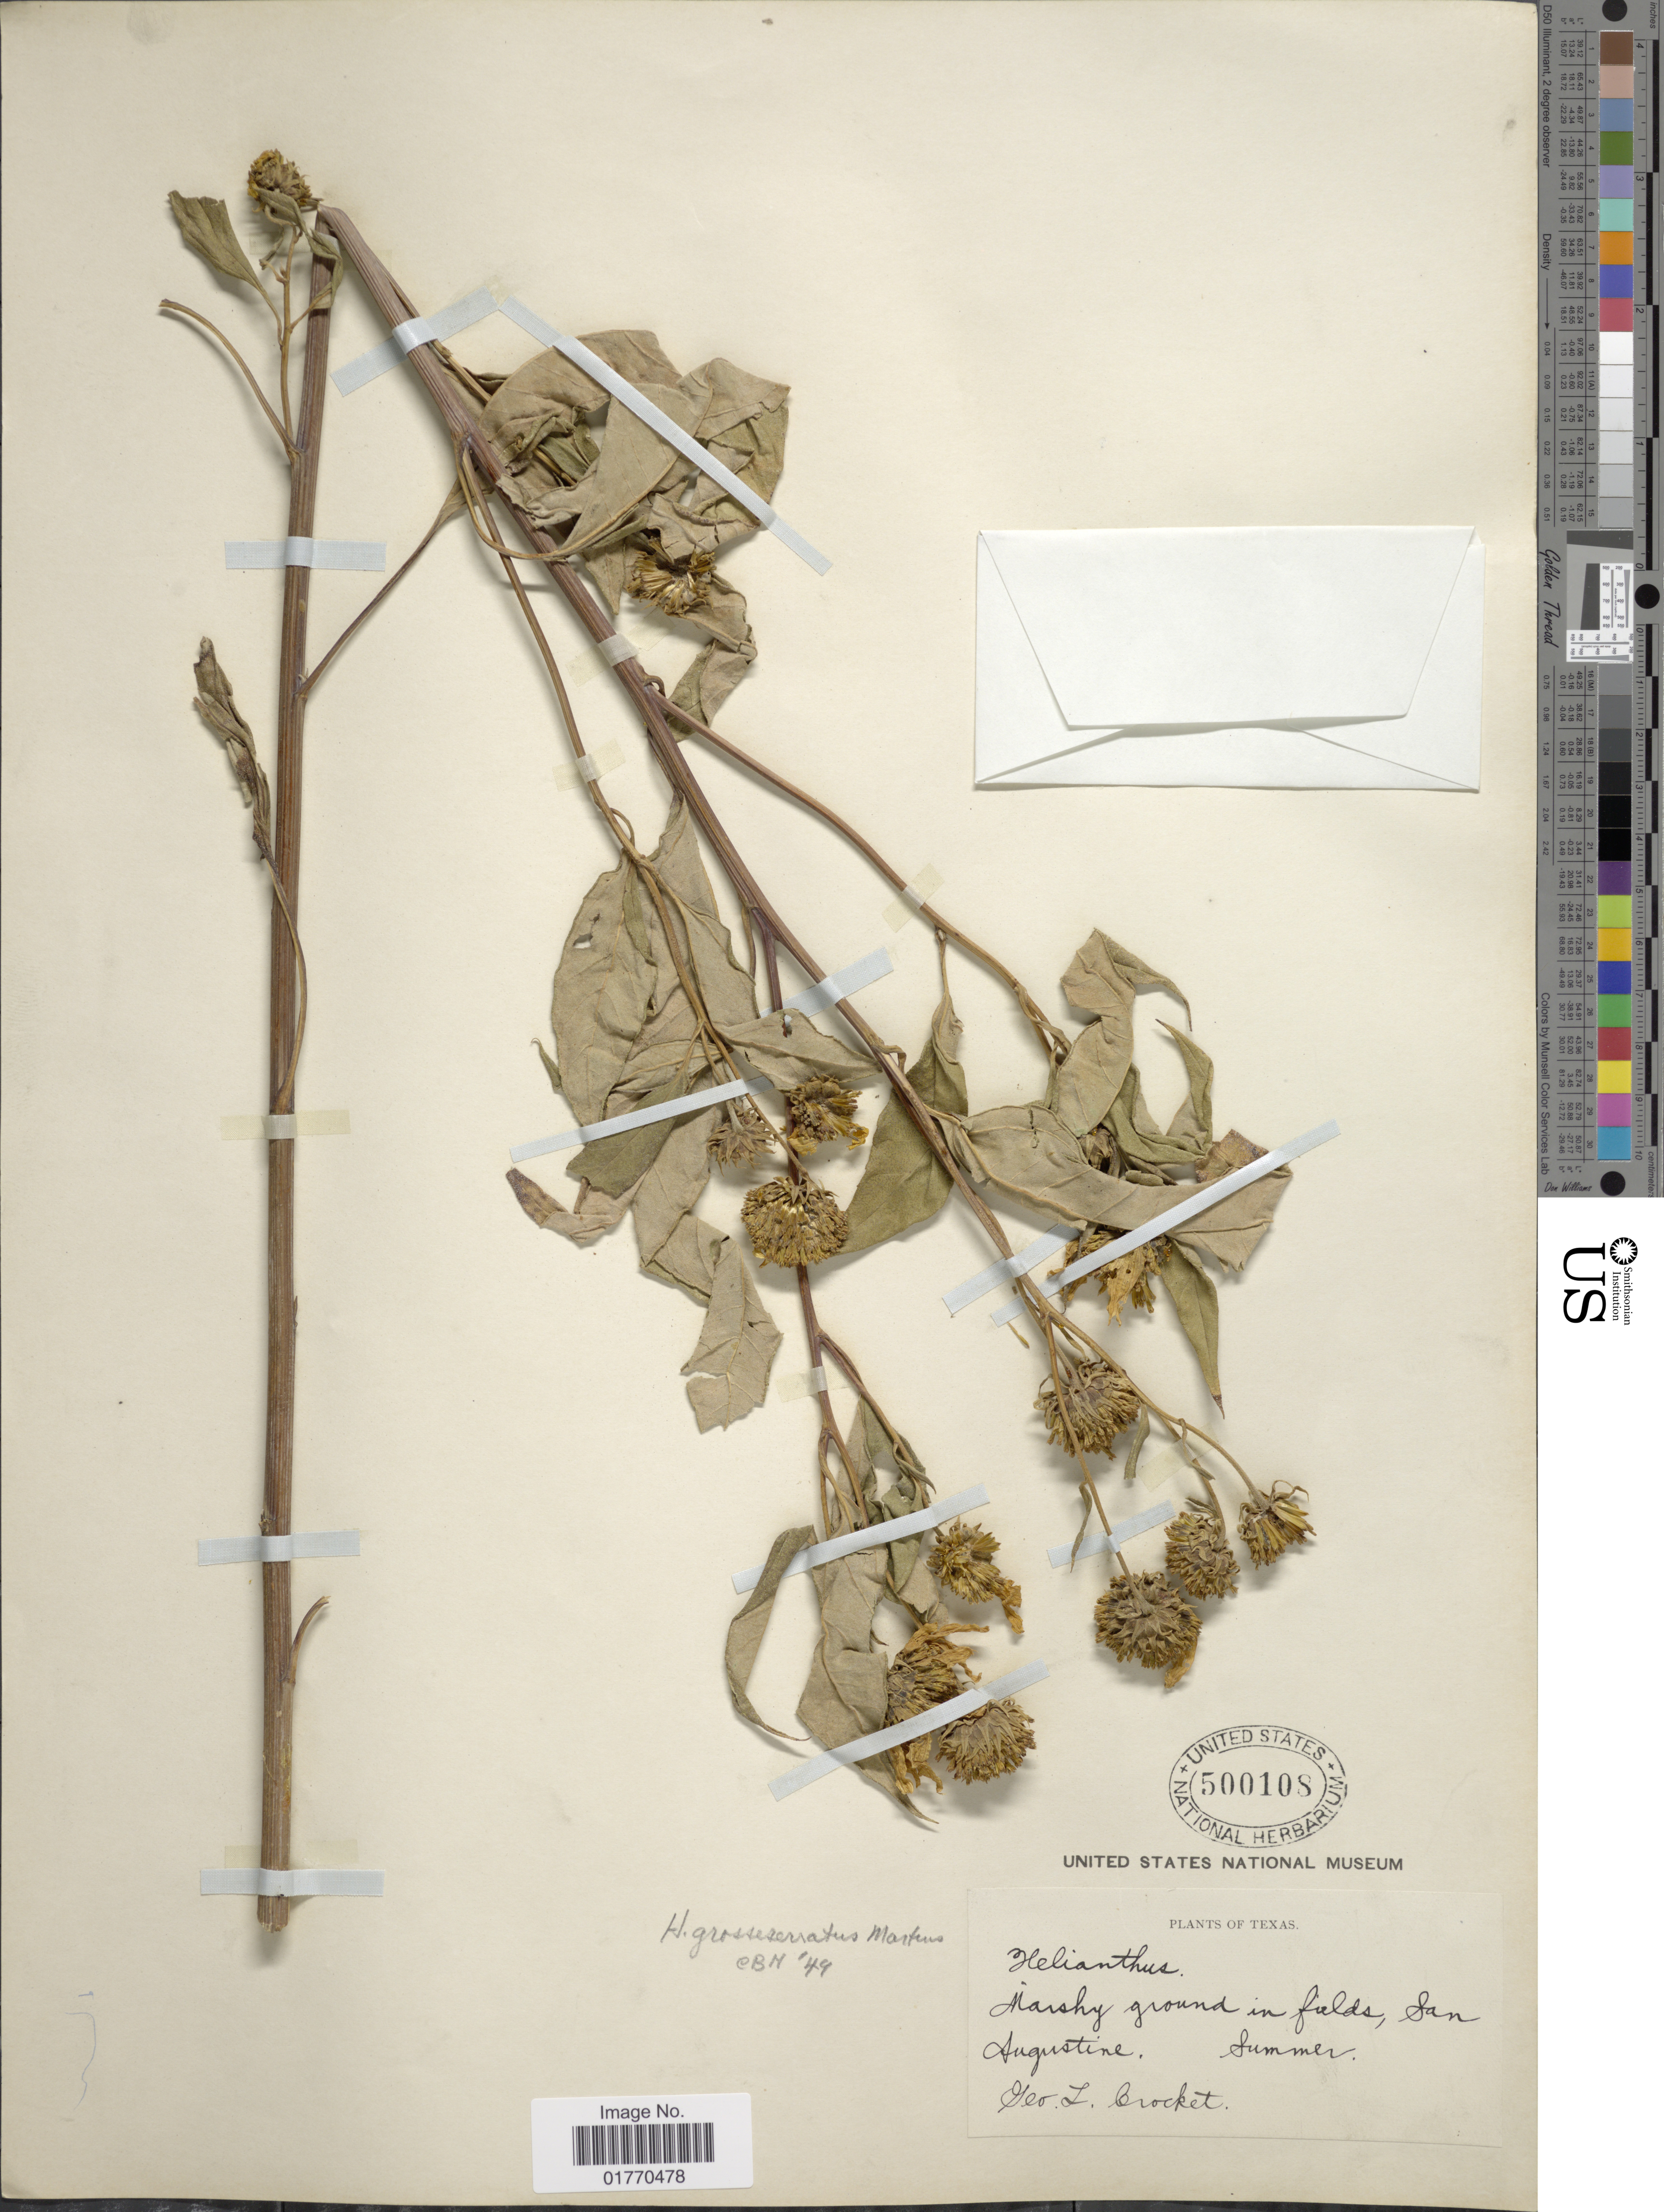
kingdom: Plantae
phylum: Tracheophyta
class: Magnoliopsida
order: Asterales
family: Asteraceae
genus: Helianthus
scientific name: Helianthus grosseserratus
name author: M. Martens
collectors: G. Crocket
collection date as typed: Summer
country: United States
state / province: Texas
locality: Marshy ground in fields, San Augustine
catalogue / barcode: US 500108